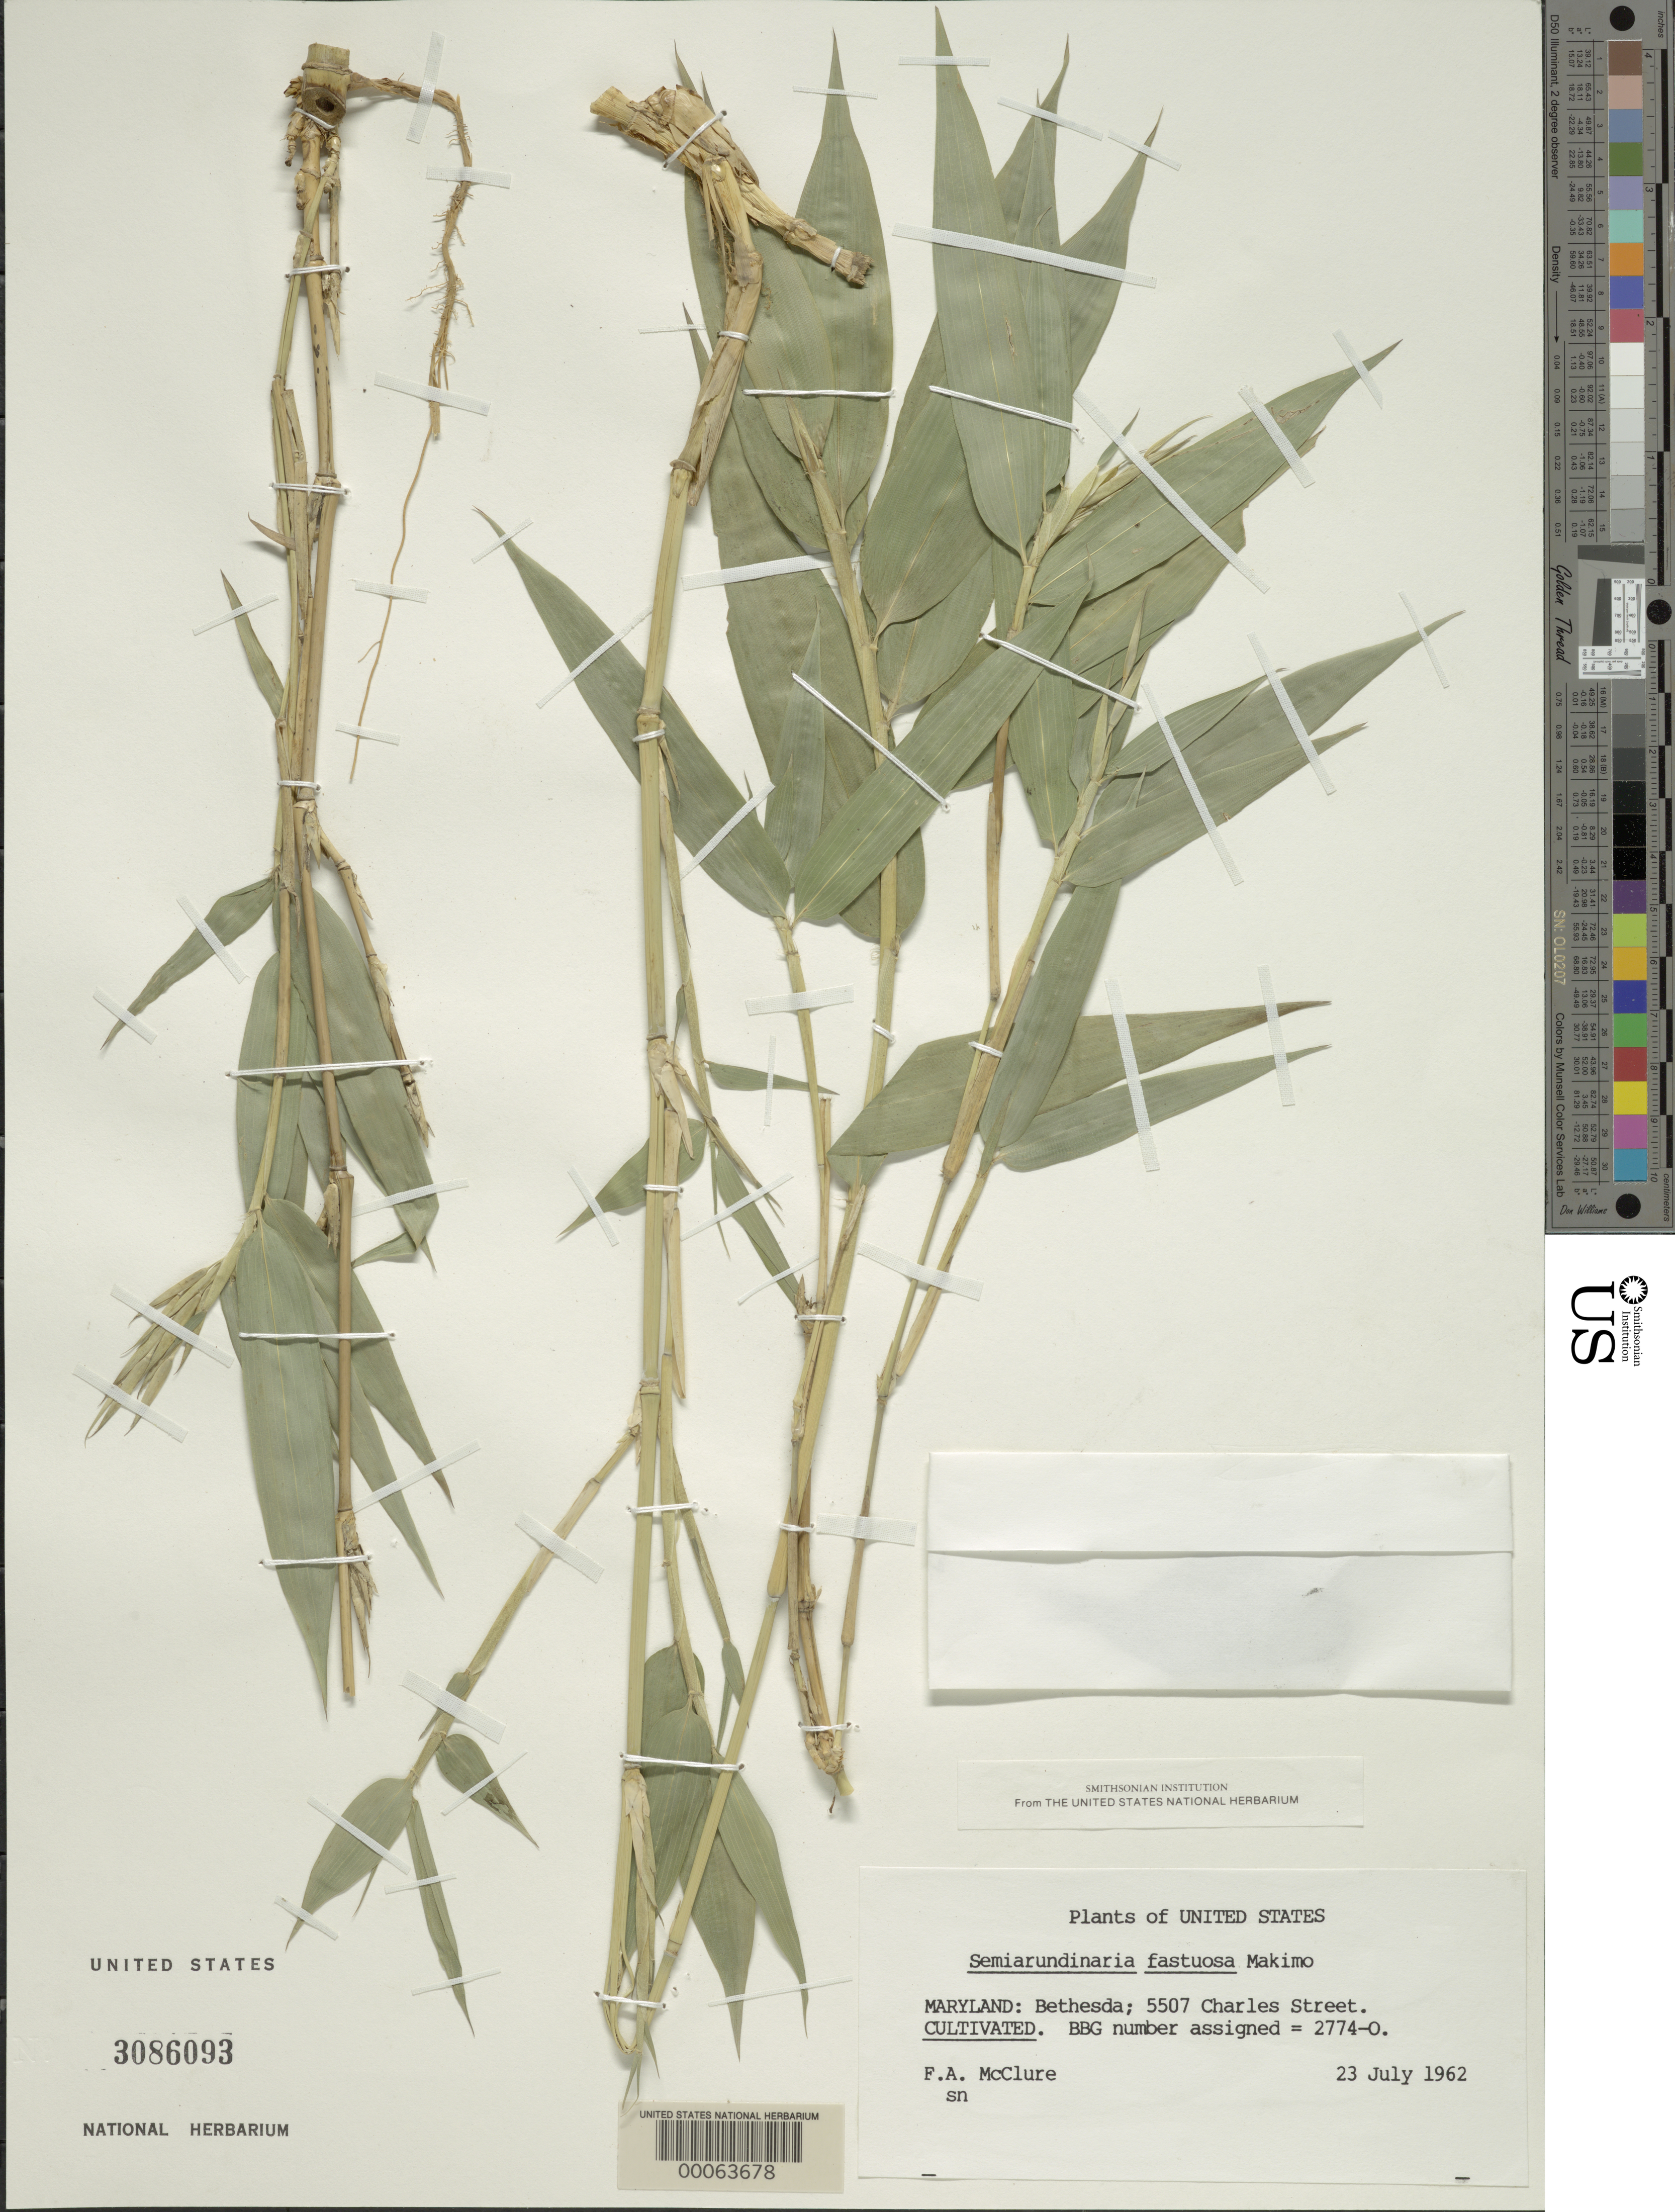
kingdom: Plantae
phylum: Tracheophyta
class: Liliopsida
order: Poales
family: Poaceae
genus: Semiarundinaria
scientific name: Semiarundinaria fastuosa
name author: Makino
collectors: F. A. McClure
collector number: Mbg 2774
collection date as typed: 23 Jul 1962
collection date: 1962-07-23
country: United States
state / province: Maryland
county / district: Montgomery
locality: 5507 Charles Street, Bethesda (McClure's garden)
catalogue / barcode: US 3086093